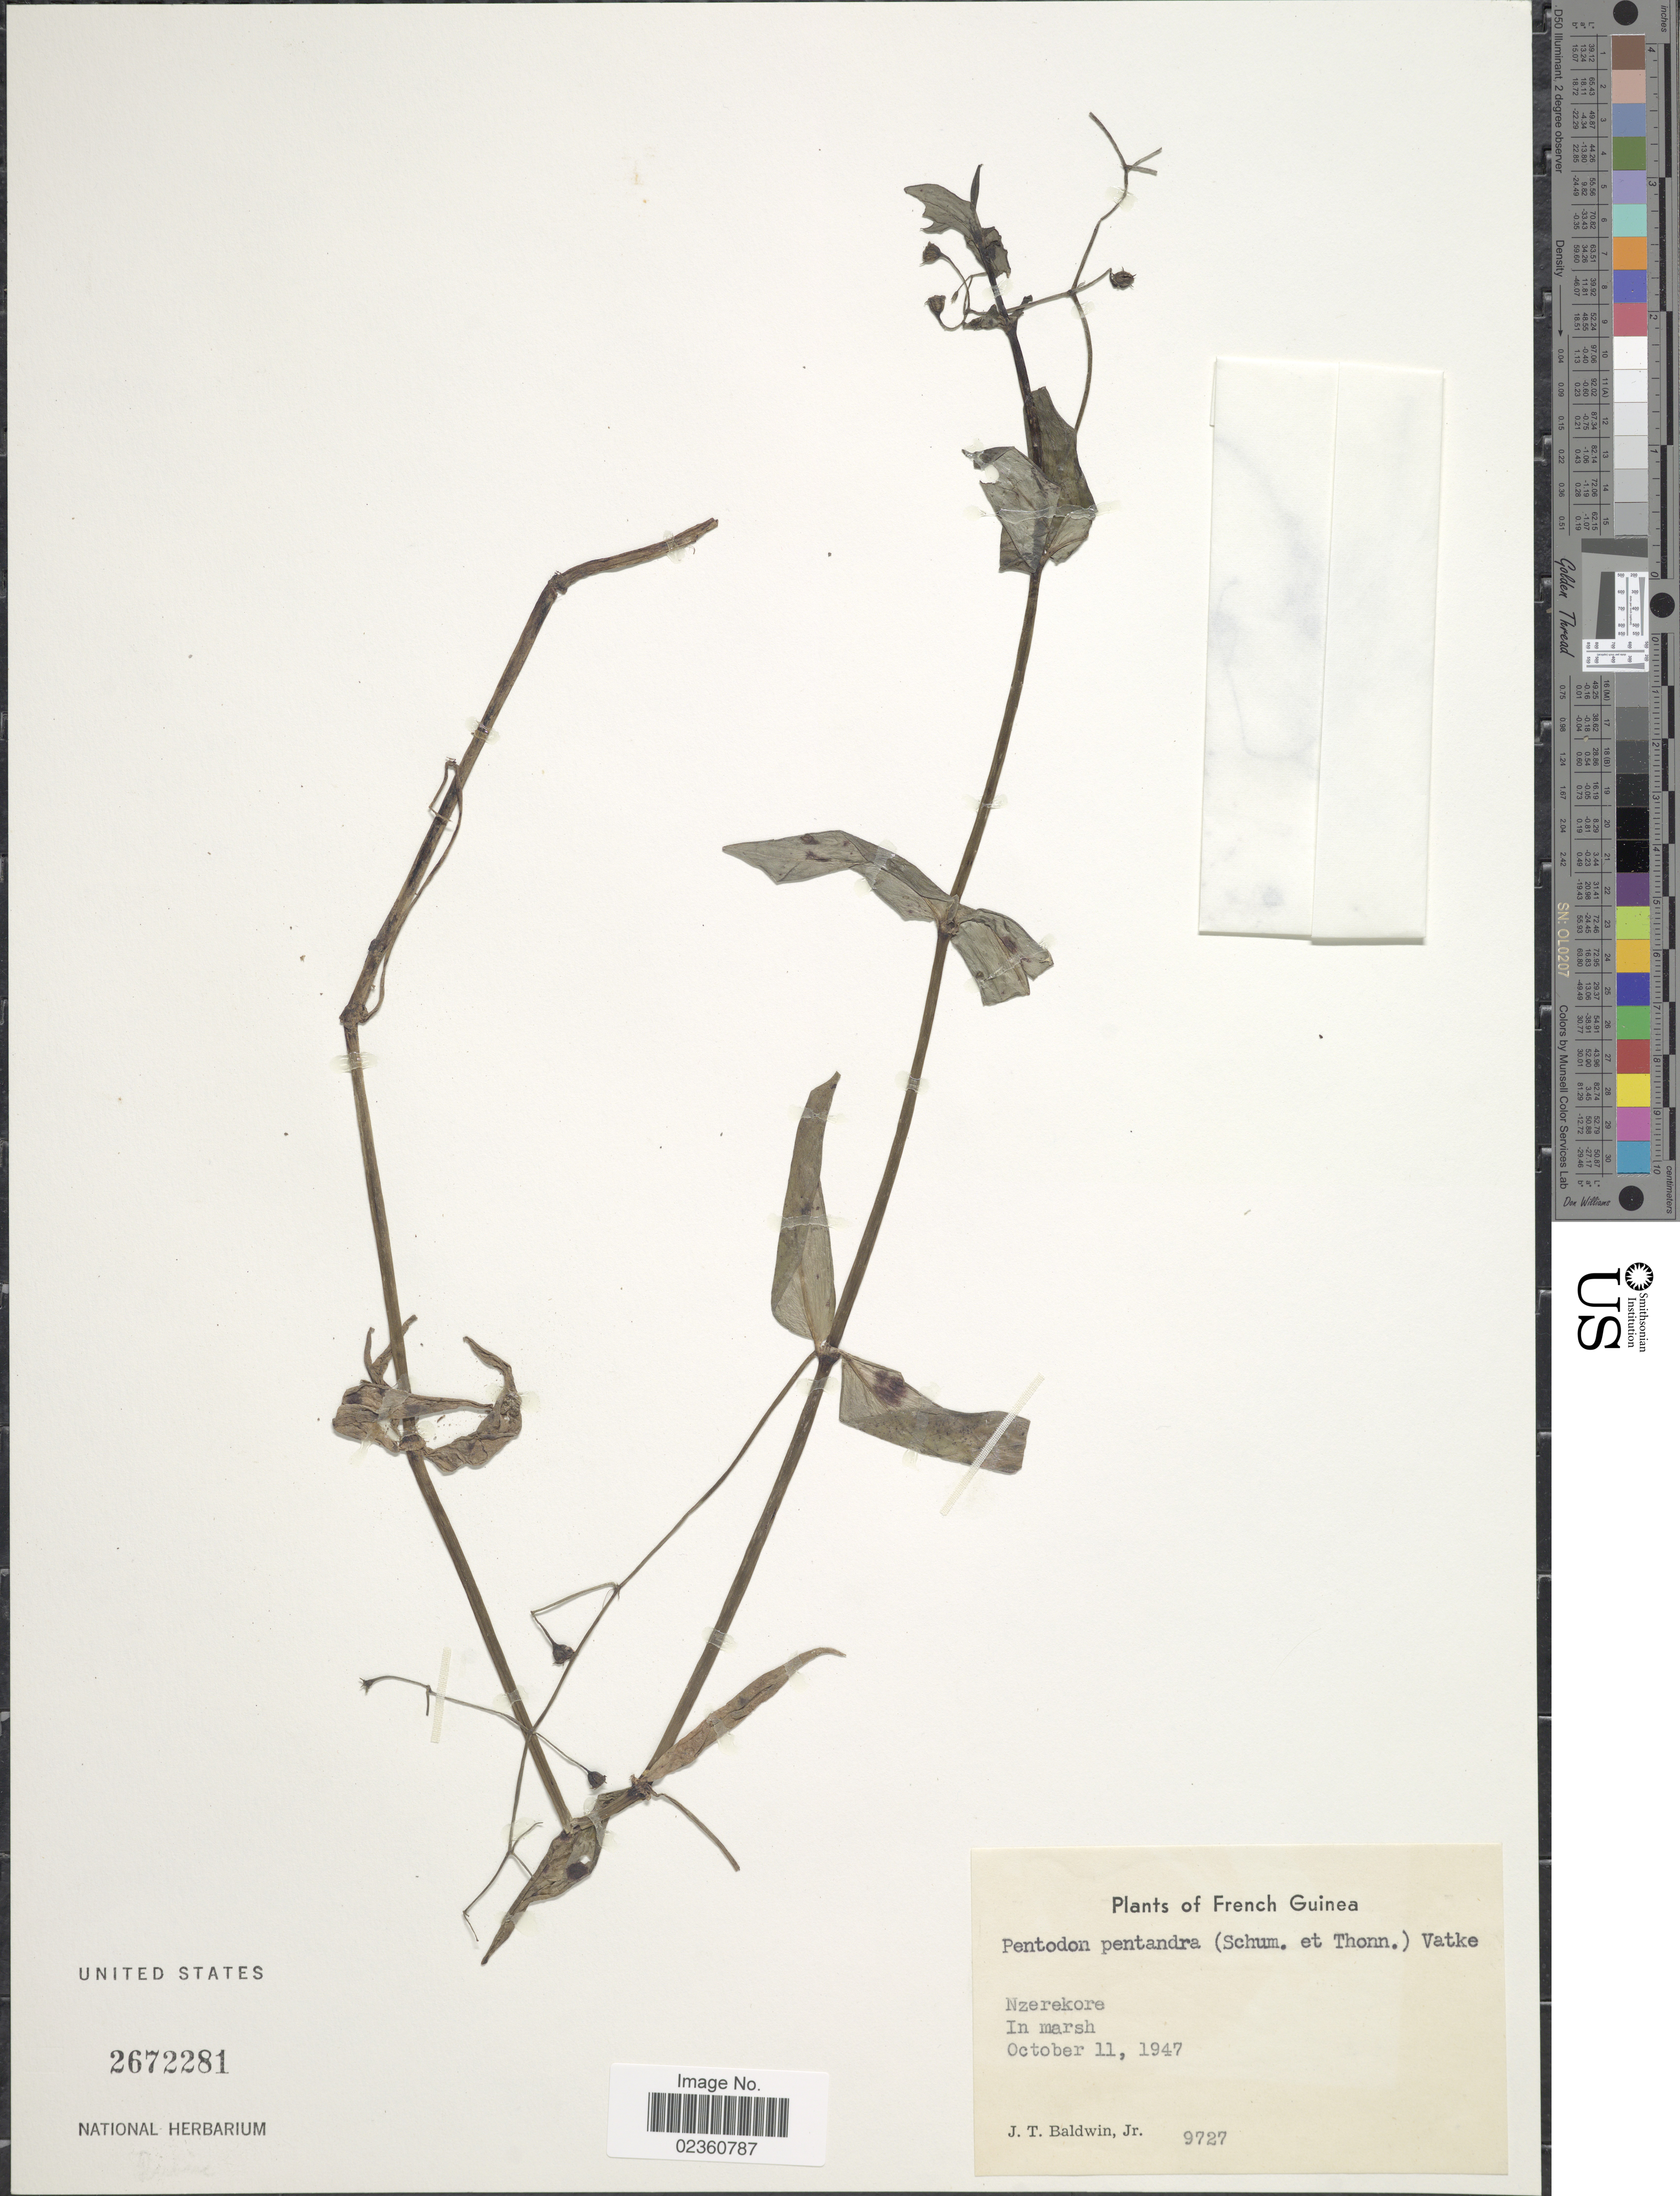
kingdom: Plantae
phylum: Tracheophyta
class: Magnoliopsida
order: Gentianales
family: Rubiaceae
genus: Pentodon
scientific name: Pentodon pentandrus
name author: (Schumach. & Thonn.) Vatke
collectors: J. T. Baldwin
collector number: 9727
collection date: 1947-10-11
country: Guinea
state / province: Nzérékoré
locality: French Guinea, Nzerekore, In marsh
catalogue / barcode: US 2672281